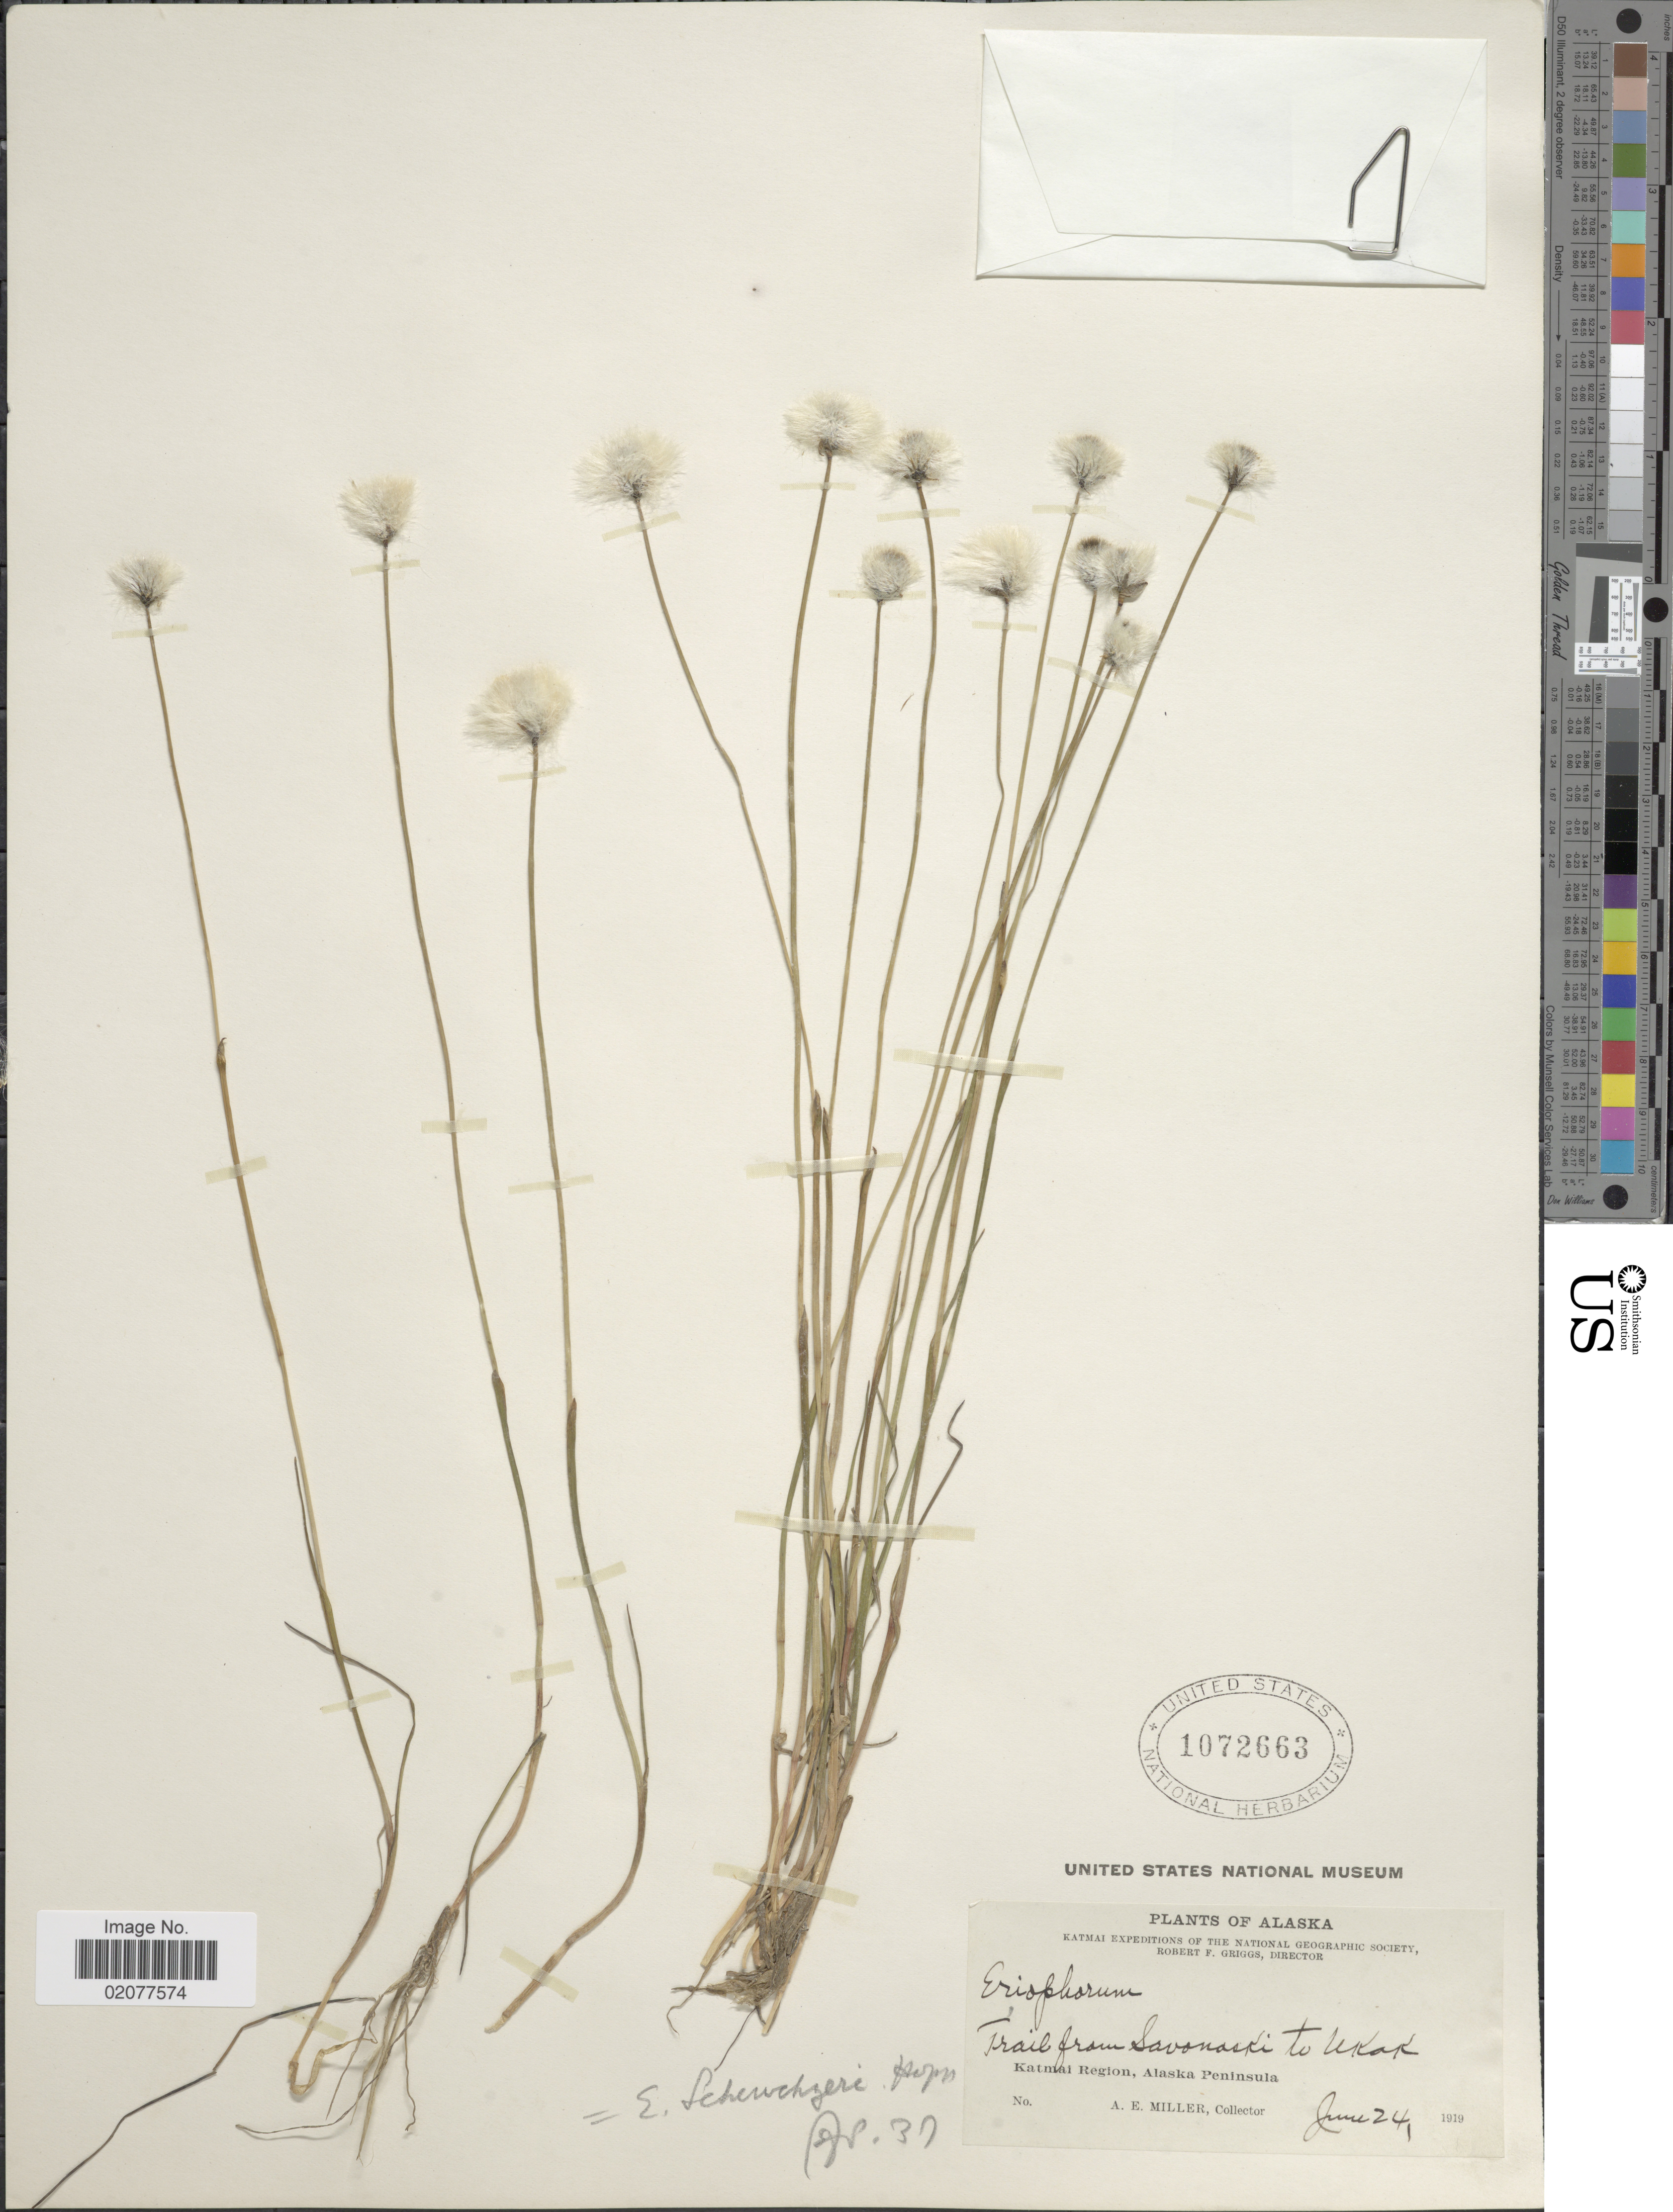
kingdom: Plantae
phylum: Tracheophyta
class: Liliopsida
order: Poales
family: Cyperaceae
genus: Eriophorum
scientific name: Eriophorum scheuchzeri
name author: Hoppe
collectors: A. E. Miller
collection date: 1919-06-24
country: United States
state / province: Alaska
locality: Alaska. Trail from Savonasti to Ukak, Katmai Region, Alaska Peninsula.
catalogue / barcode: US 1072663